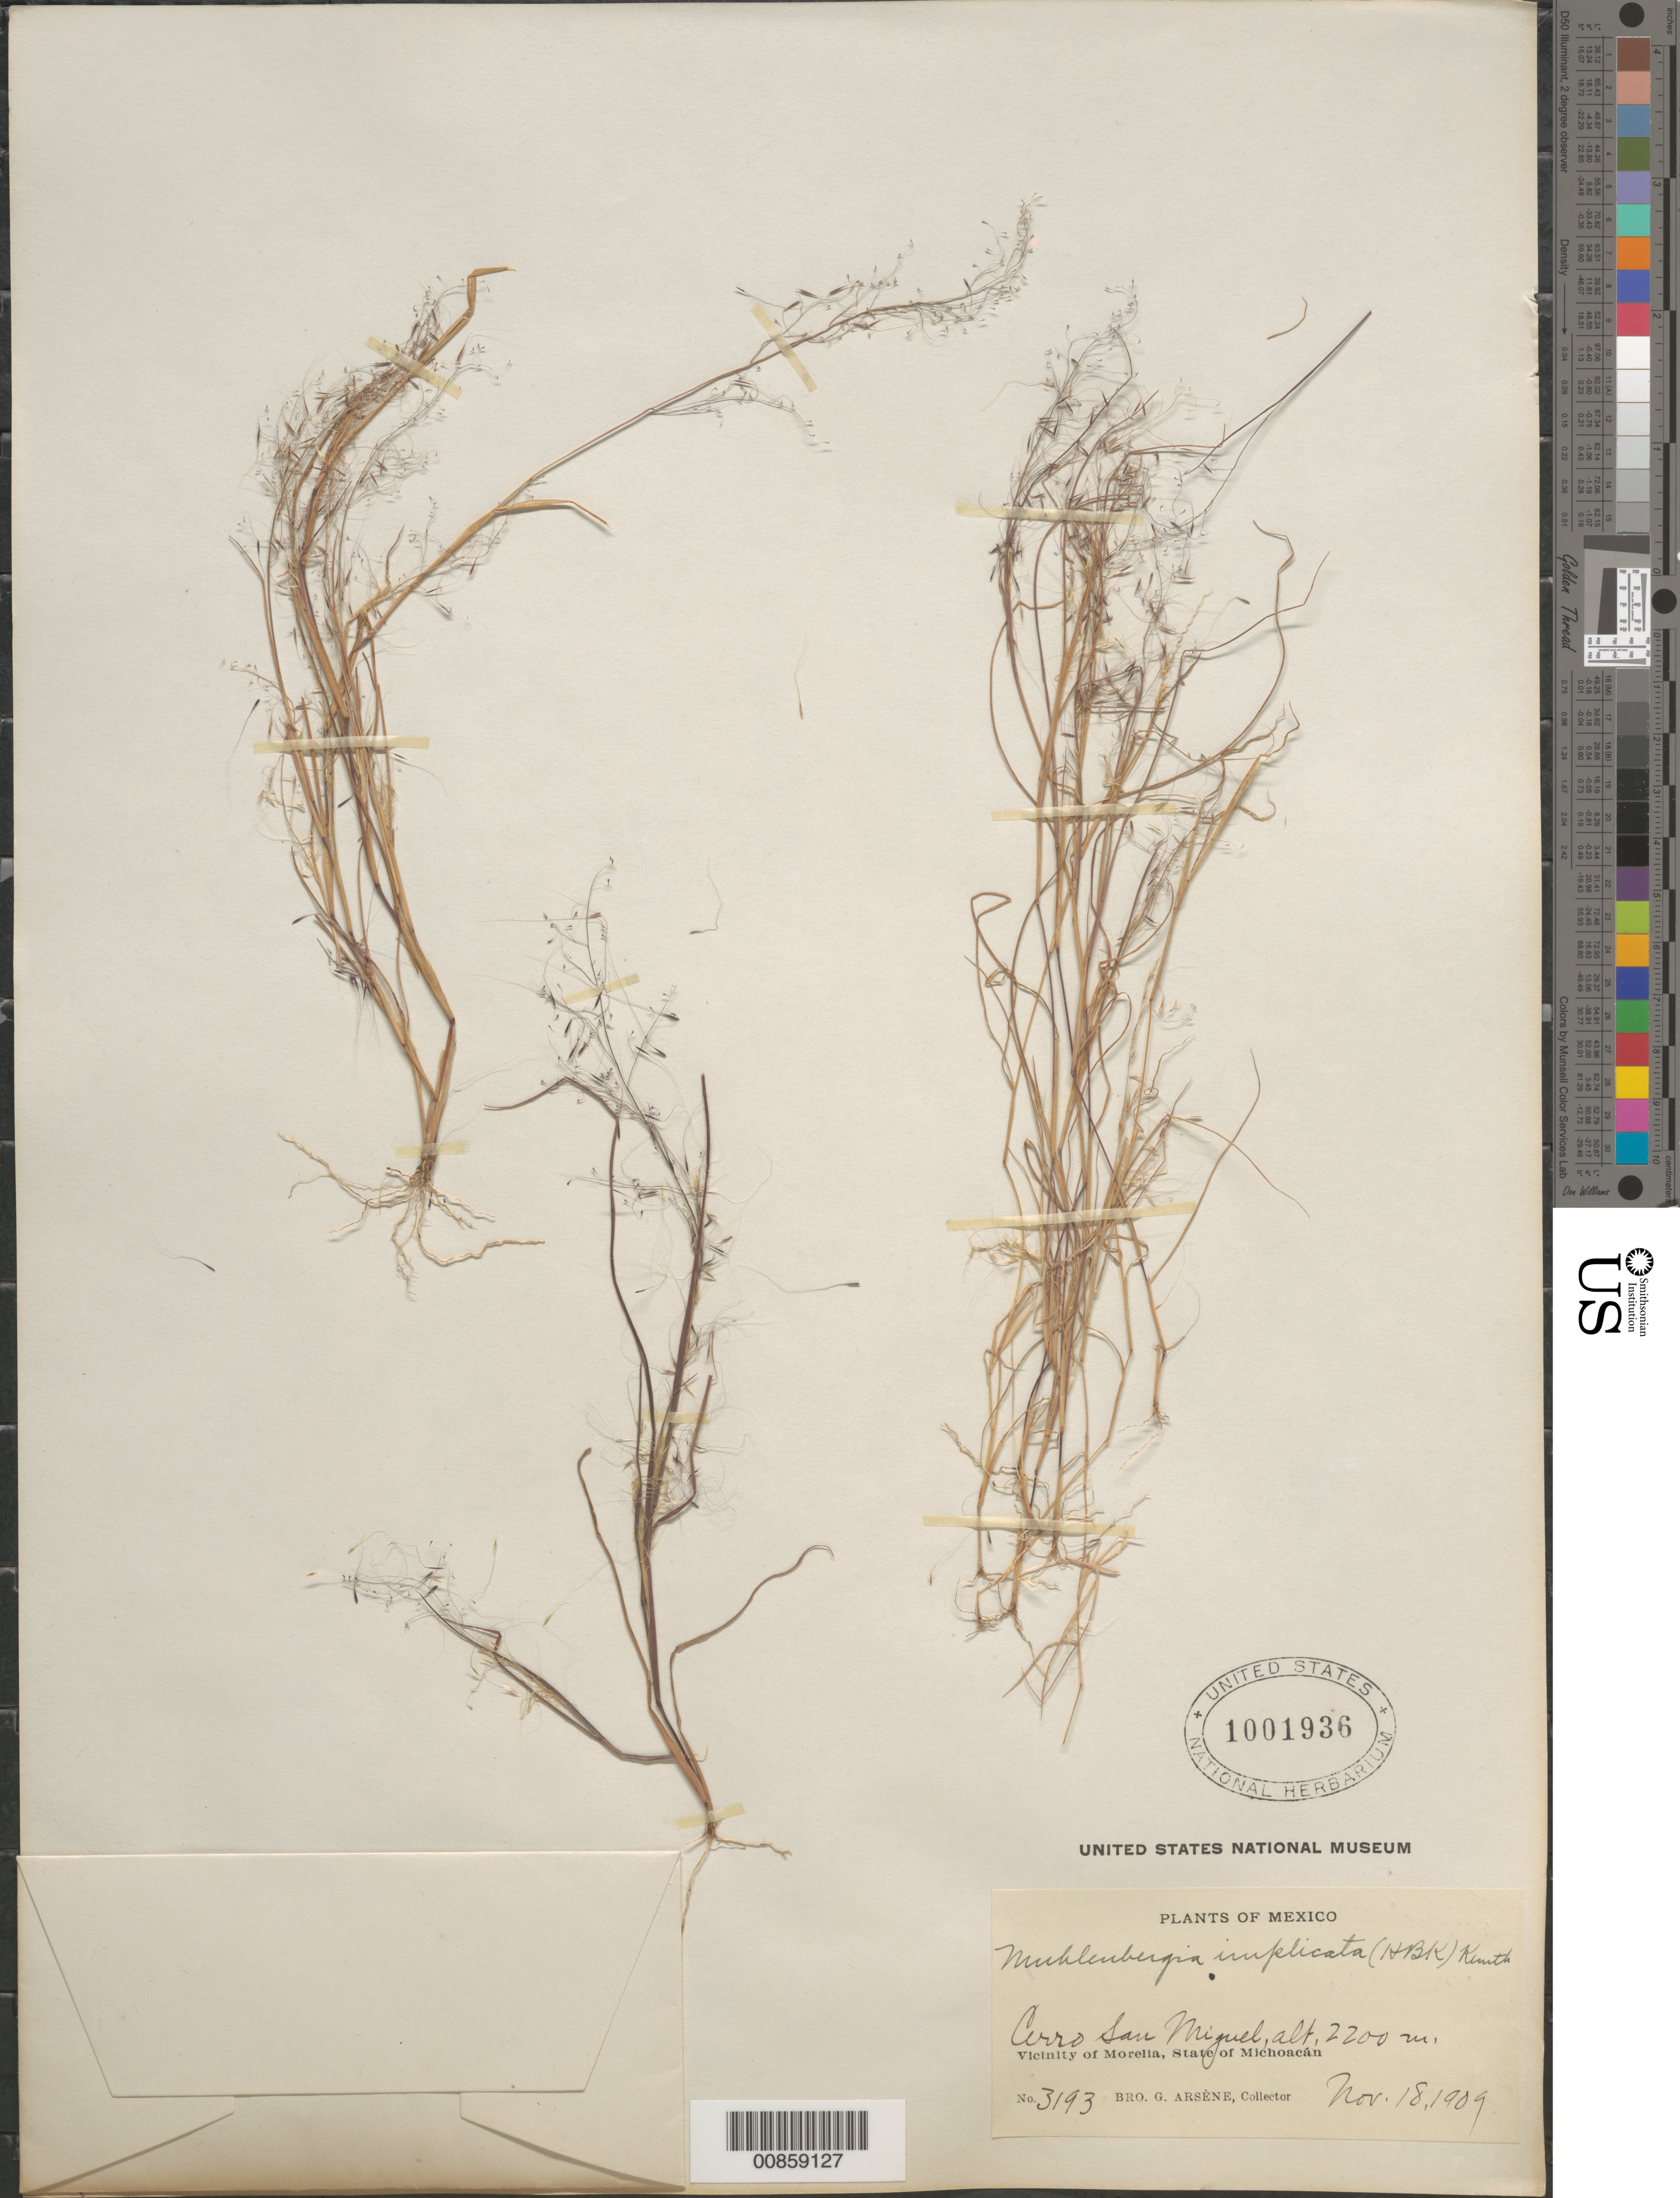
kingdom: Plantae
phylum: Tracheophyta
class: Liliopsida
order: Poales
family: Poaceae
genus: Muhlenbergia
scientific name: Muhlenbergia implicata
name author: (Kunth) Trin.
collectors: Bro. G. Arsène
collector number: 3193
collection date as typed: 18 Nov 1909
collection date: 1909-11-18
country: Mexico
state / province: Michoacán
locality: Cerro San Miguel, near Morelia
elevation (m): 2200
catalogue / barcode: US 1001936